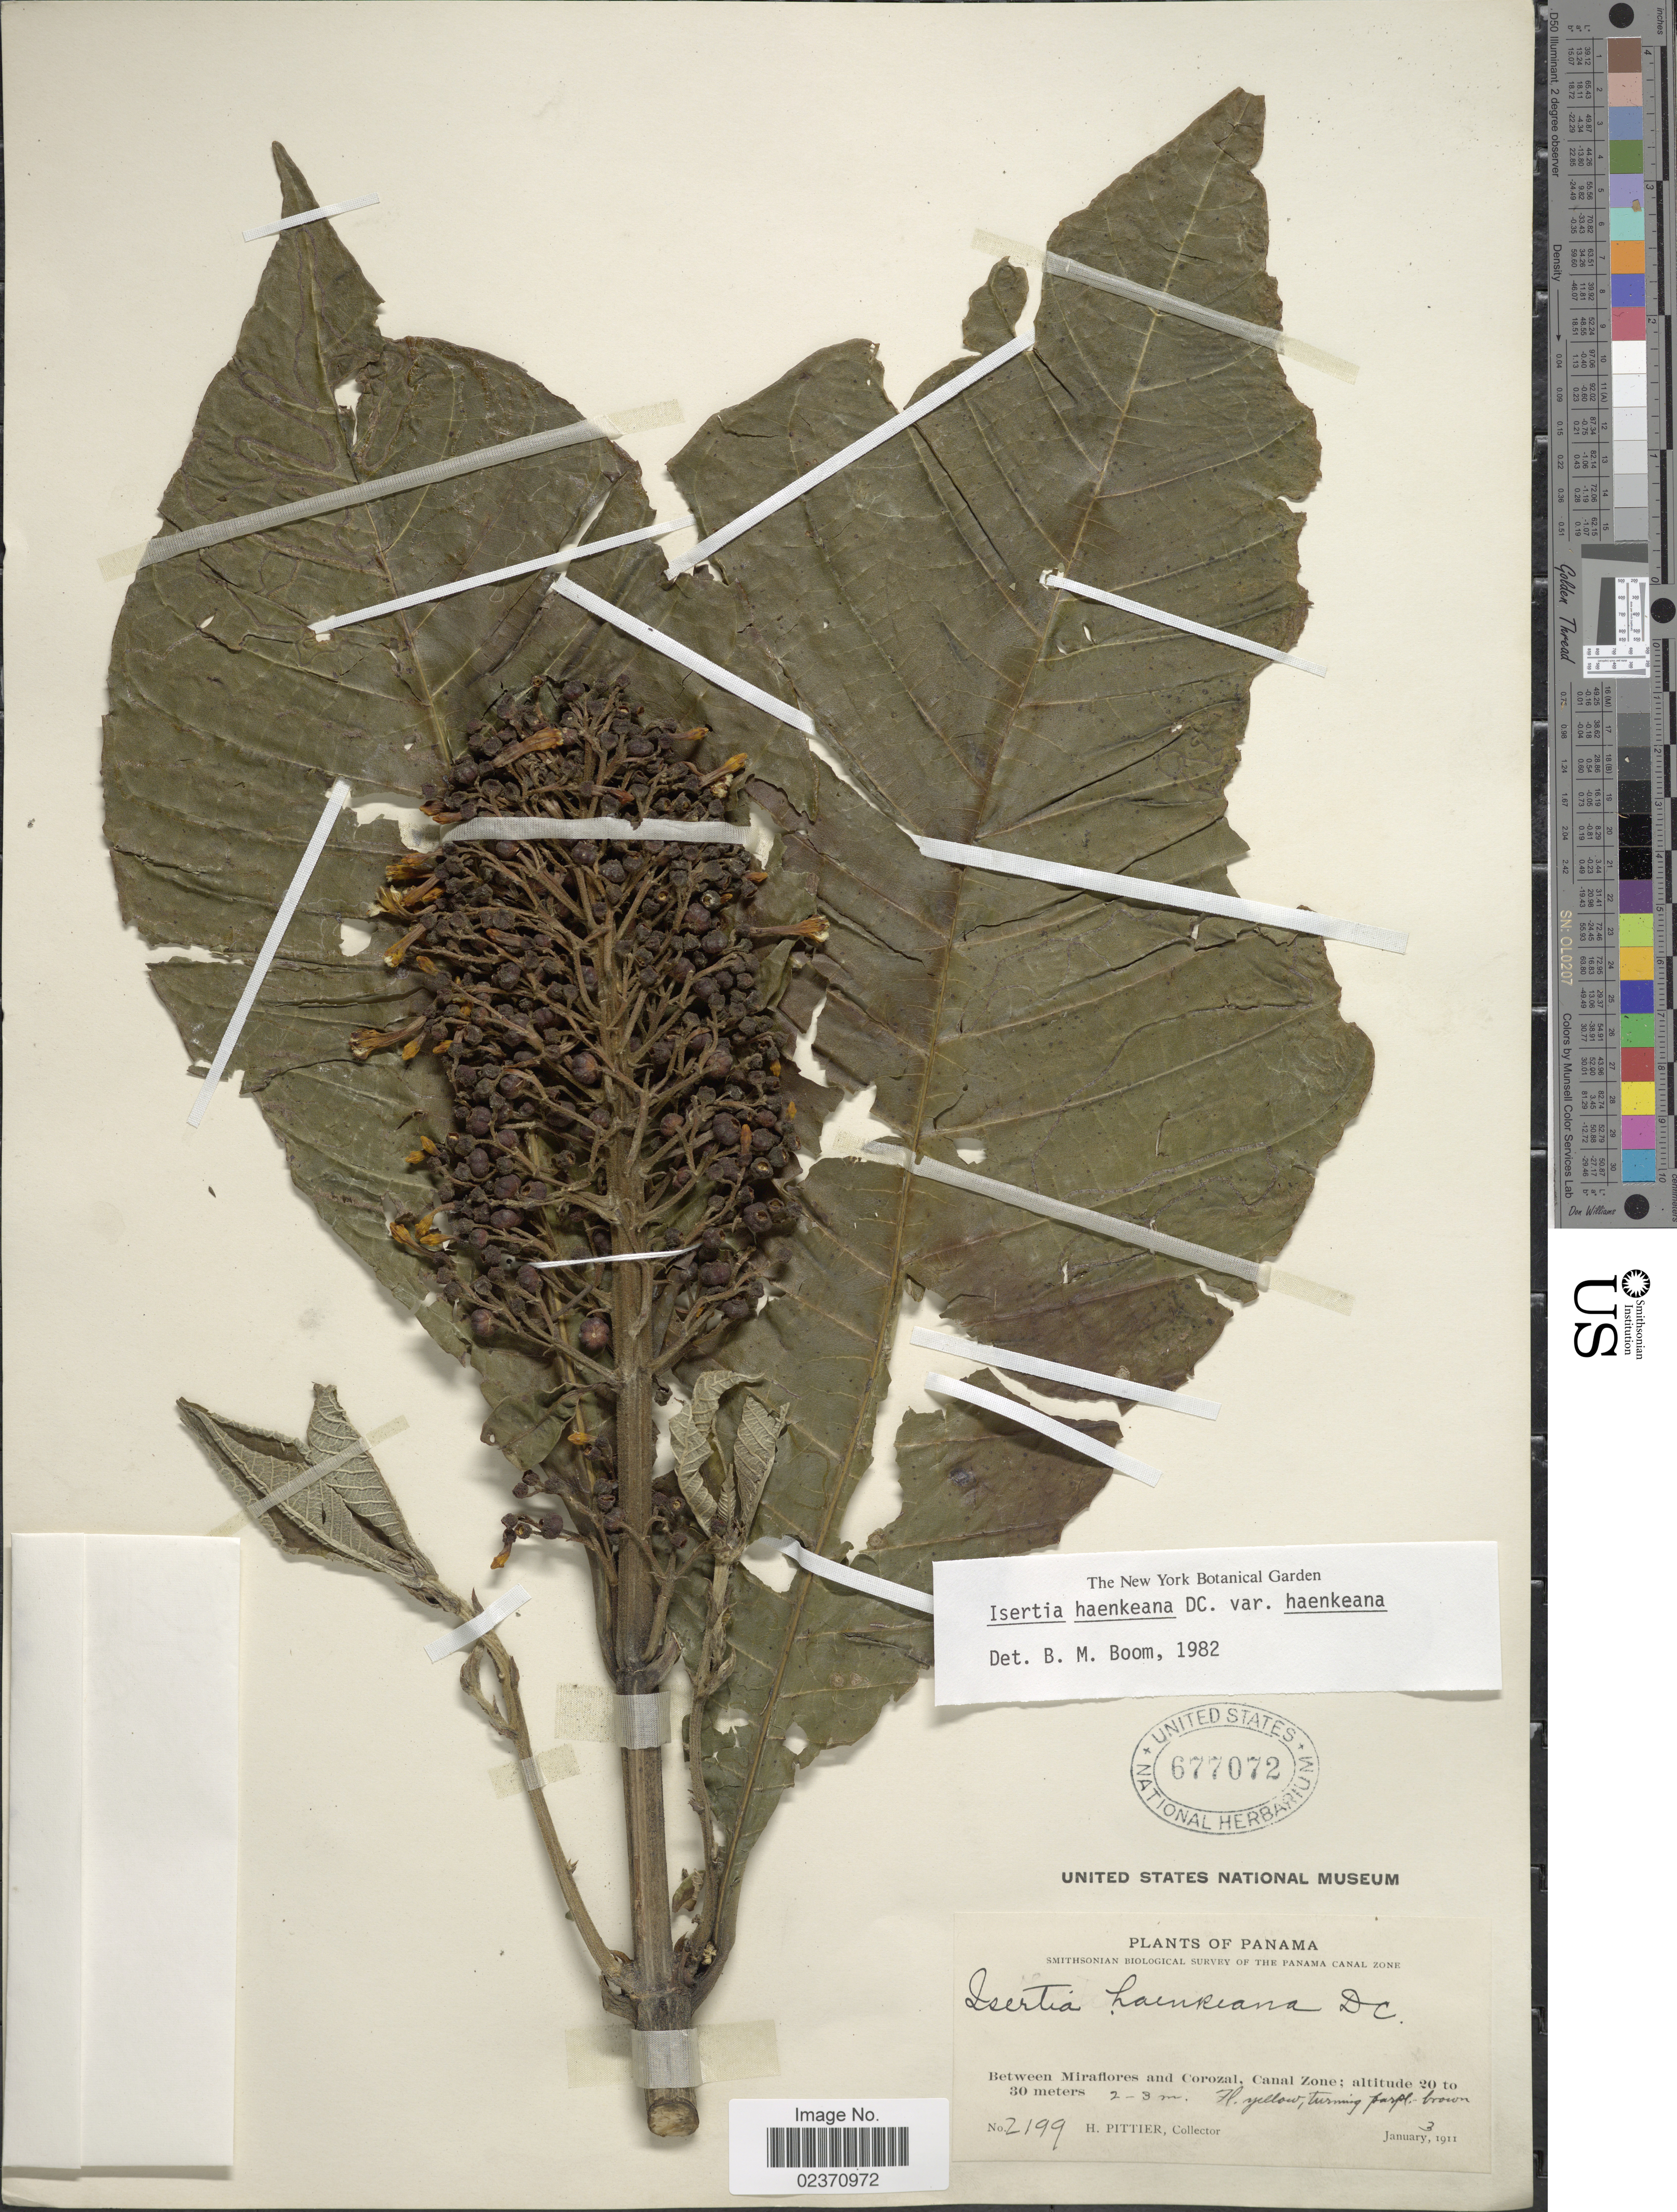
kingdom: Plantae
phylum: Tracheophyta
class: Magnoliopsida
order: Gentianales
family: Rubiaceae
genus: Isertia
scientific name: Isertia haenkeana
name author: DC.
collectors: H. F. Pittier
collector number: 2199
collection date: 1911-01-03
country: Panama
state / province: Panamá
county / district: Canal Zone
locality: The Panama Canal Zone. Bteween Miraflores and Corozal, Canal Zone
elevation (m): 20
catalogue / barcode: US 677072